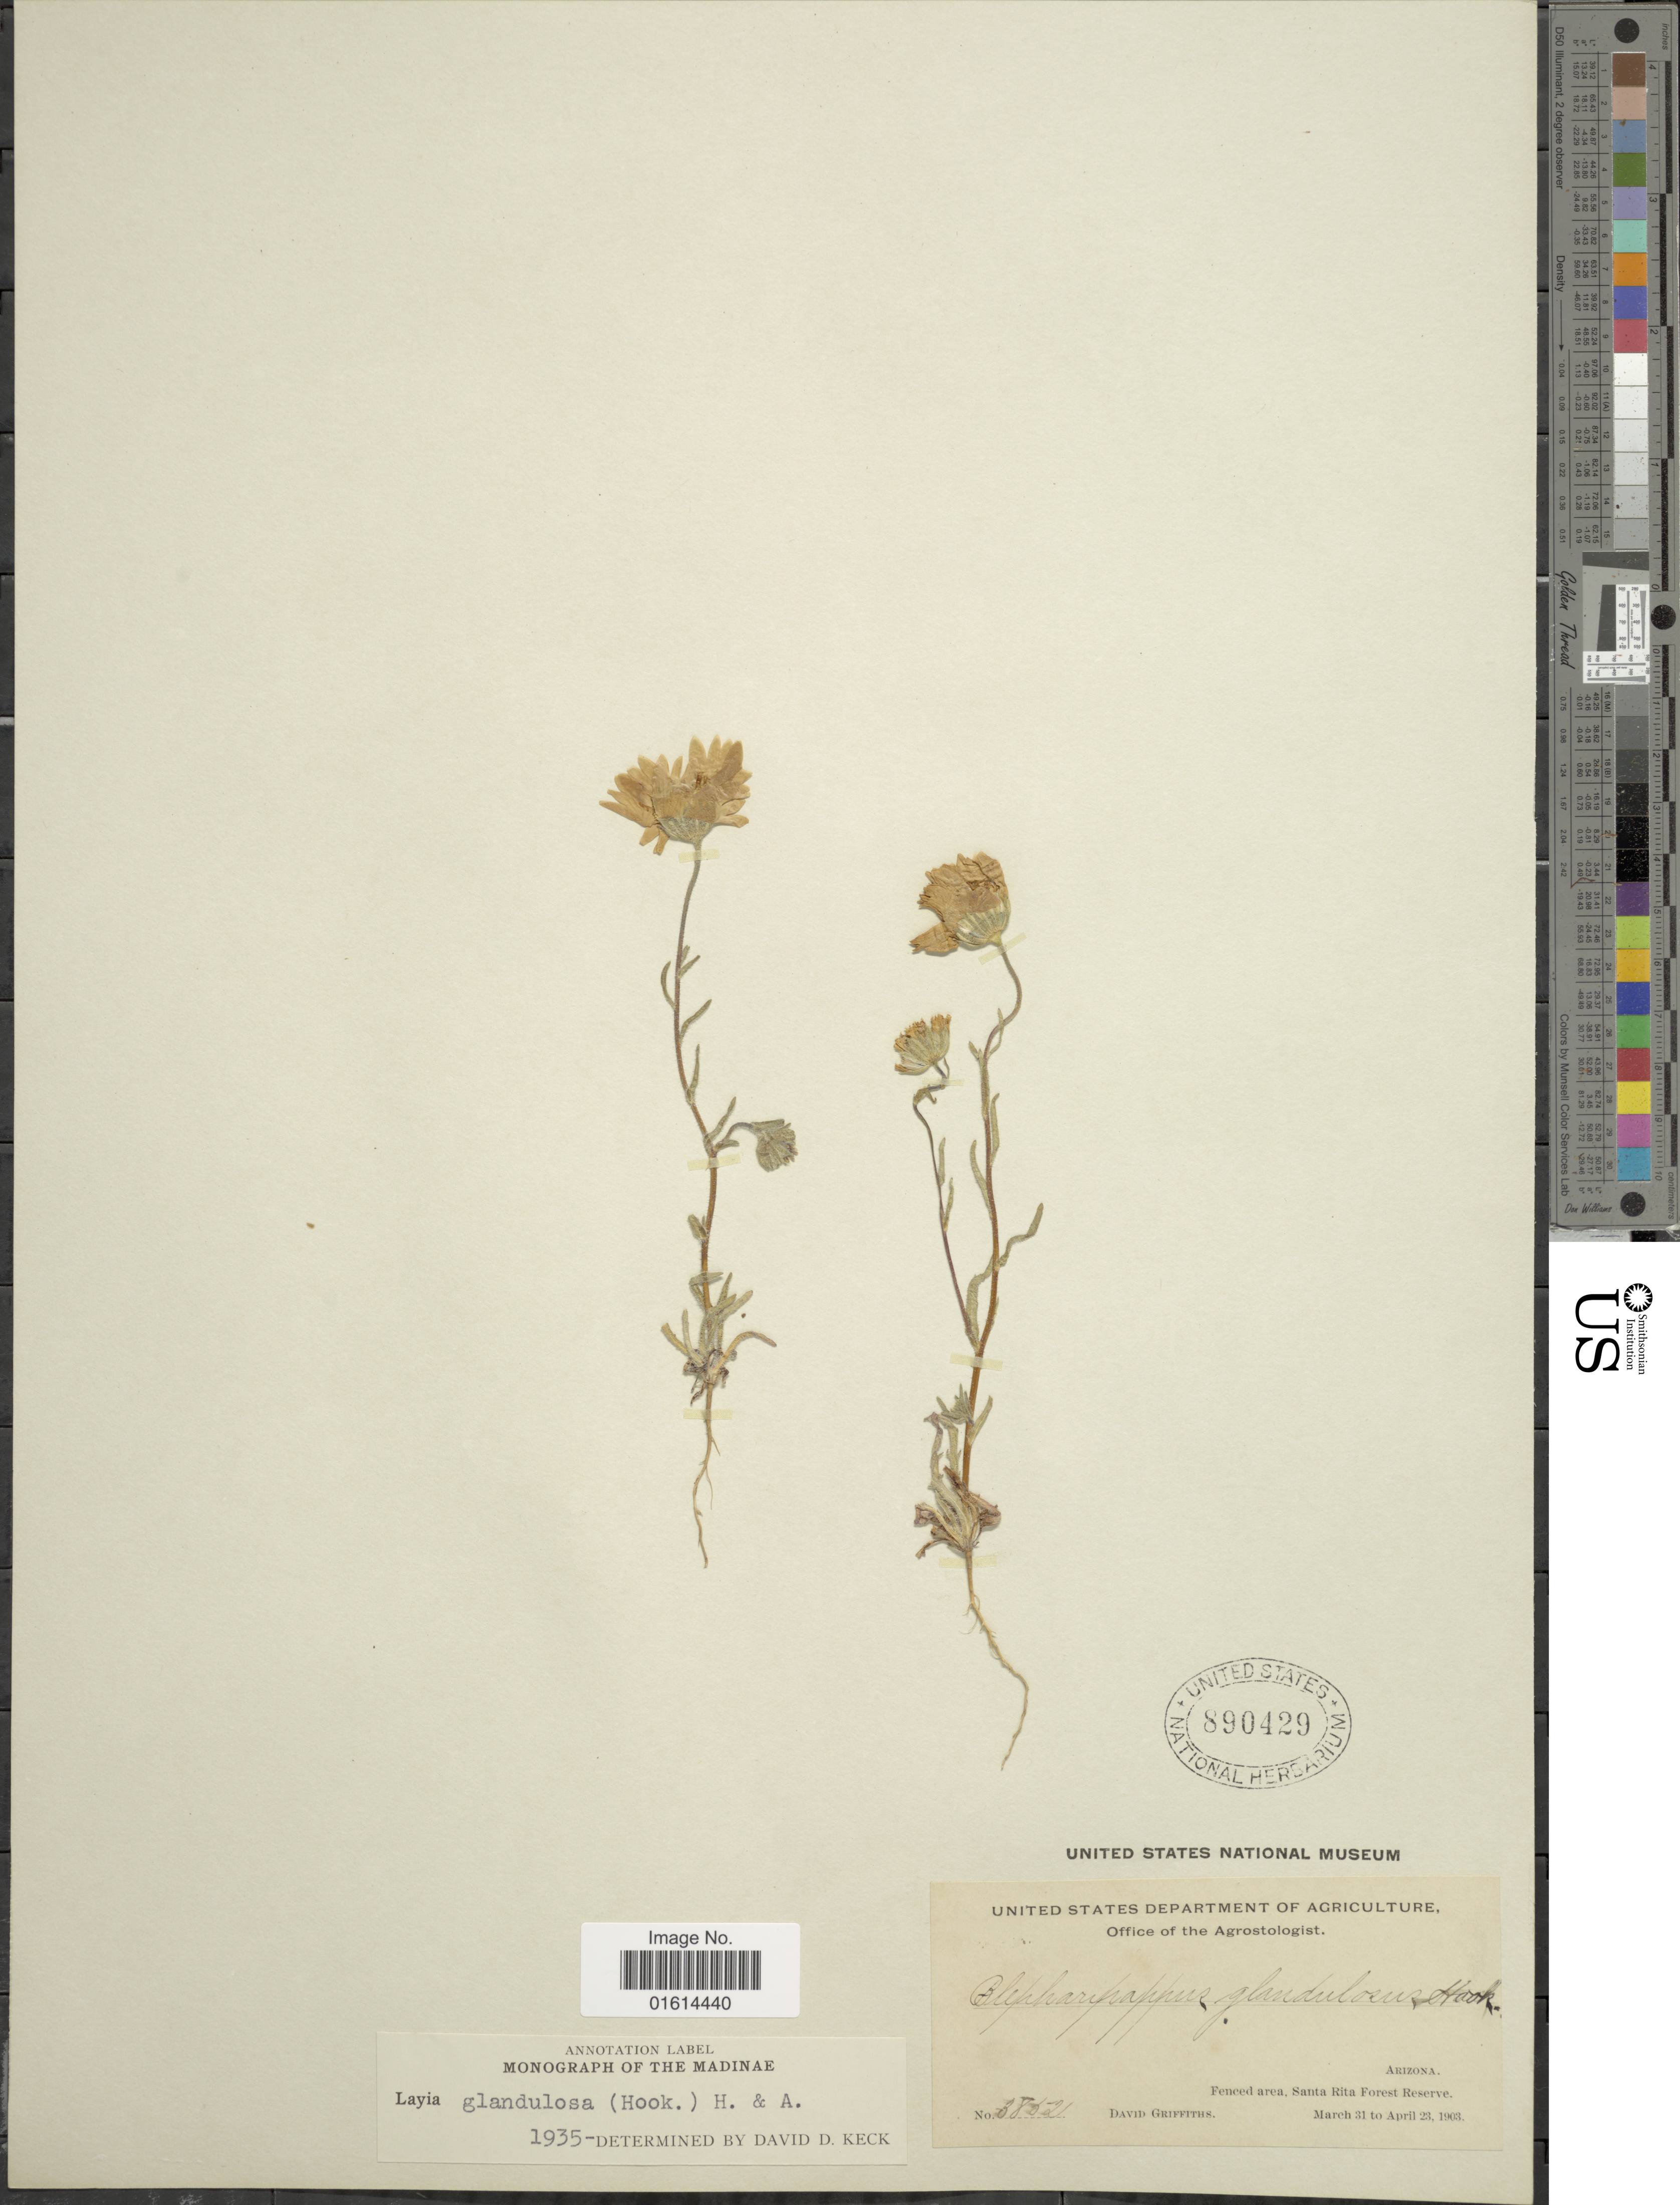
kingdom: Plantae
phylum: Tracheophyta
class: Magnoliopsida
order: Asterales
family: Asteraceae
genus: Layia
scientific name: Layia glandulosa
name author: Hook. & Arn.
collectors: D. Griffiths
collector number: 3852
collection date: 1903-03-31/1903-04-23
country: United States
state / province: Arizona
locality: Fenced area, Santa Rita Forest Reserve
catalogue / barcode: US 890429